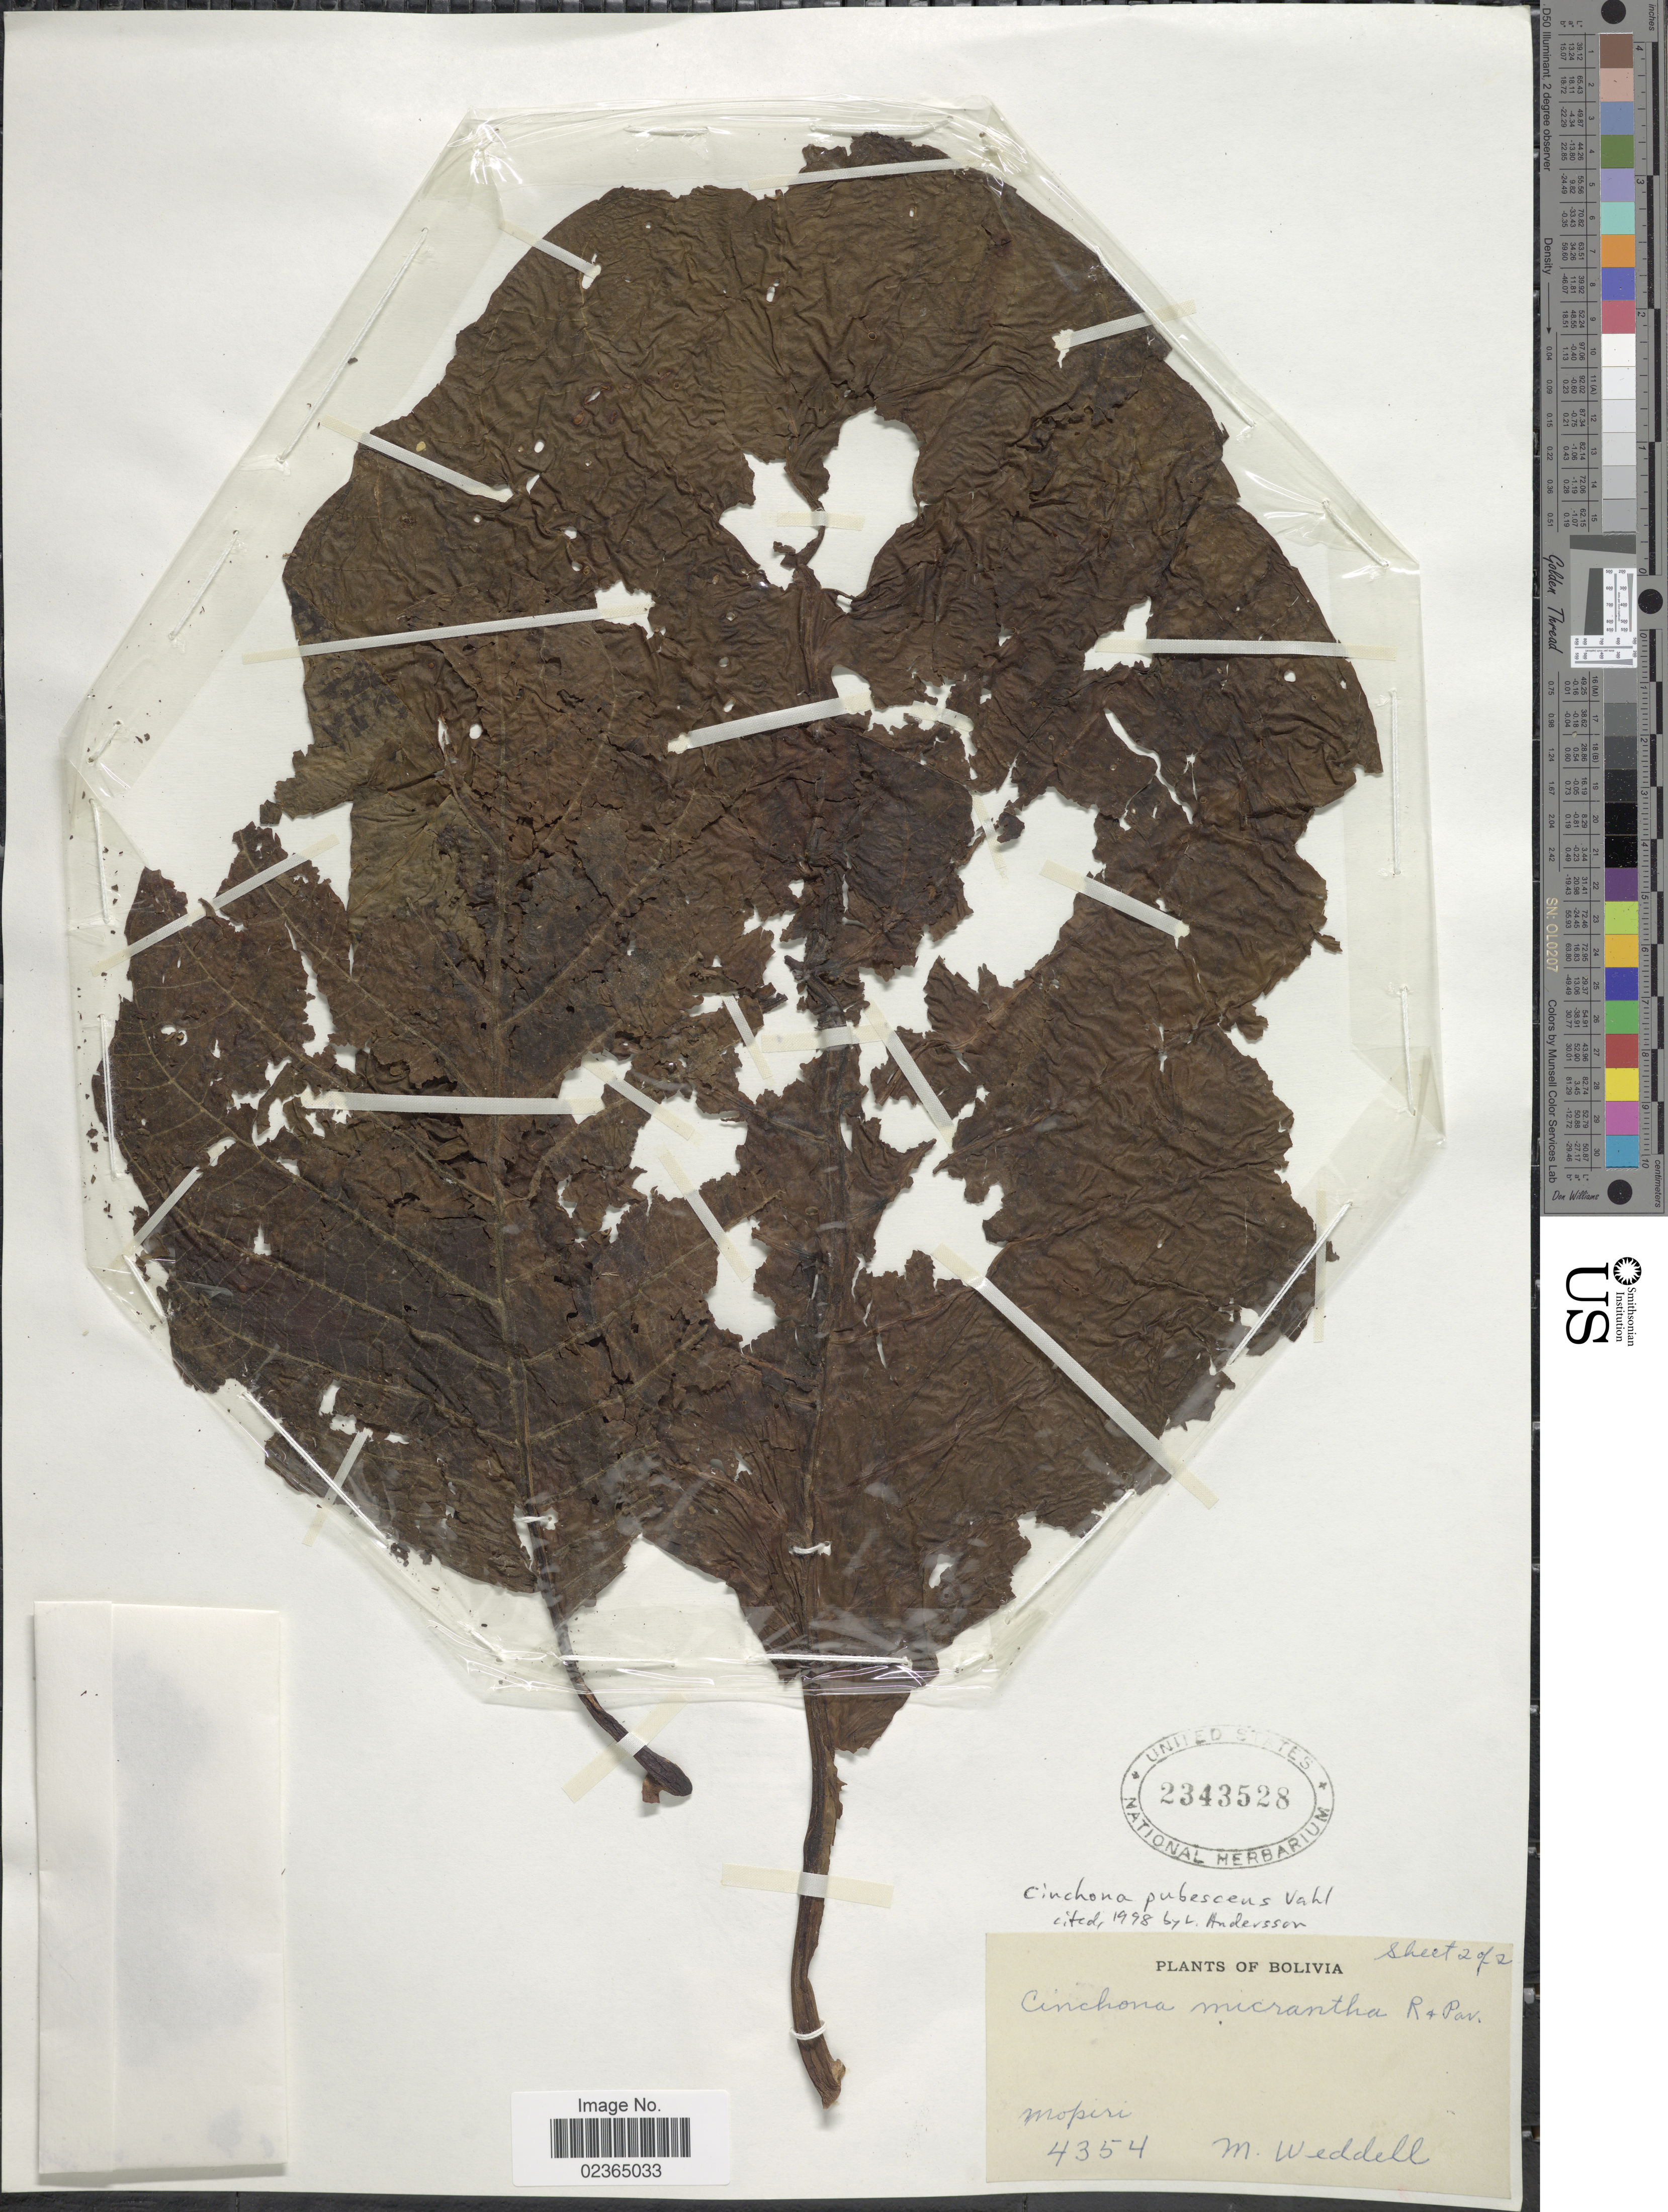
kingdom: Plantae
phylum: Tracheophyta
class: Magnoliopsida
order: Gentianales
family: Rubiaceae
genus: Cinchona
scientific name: Cinchona pubescens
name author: Vahl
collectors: M. Weddell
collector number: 4354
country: Bolivia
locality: Mopiri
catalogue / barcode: US 2343528